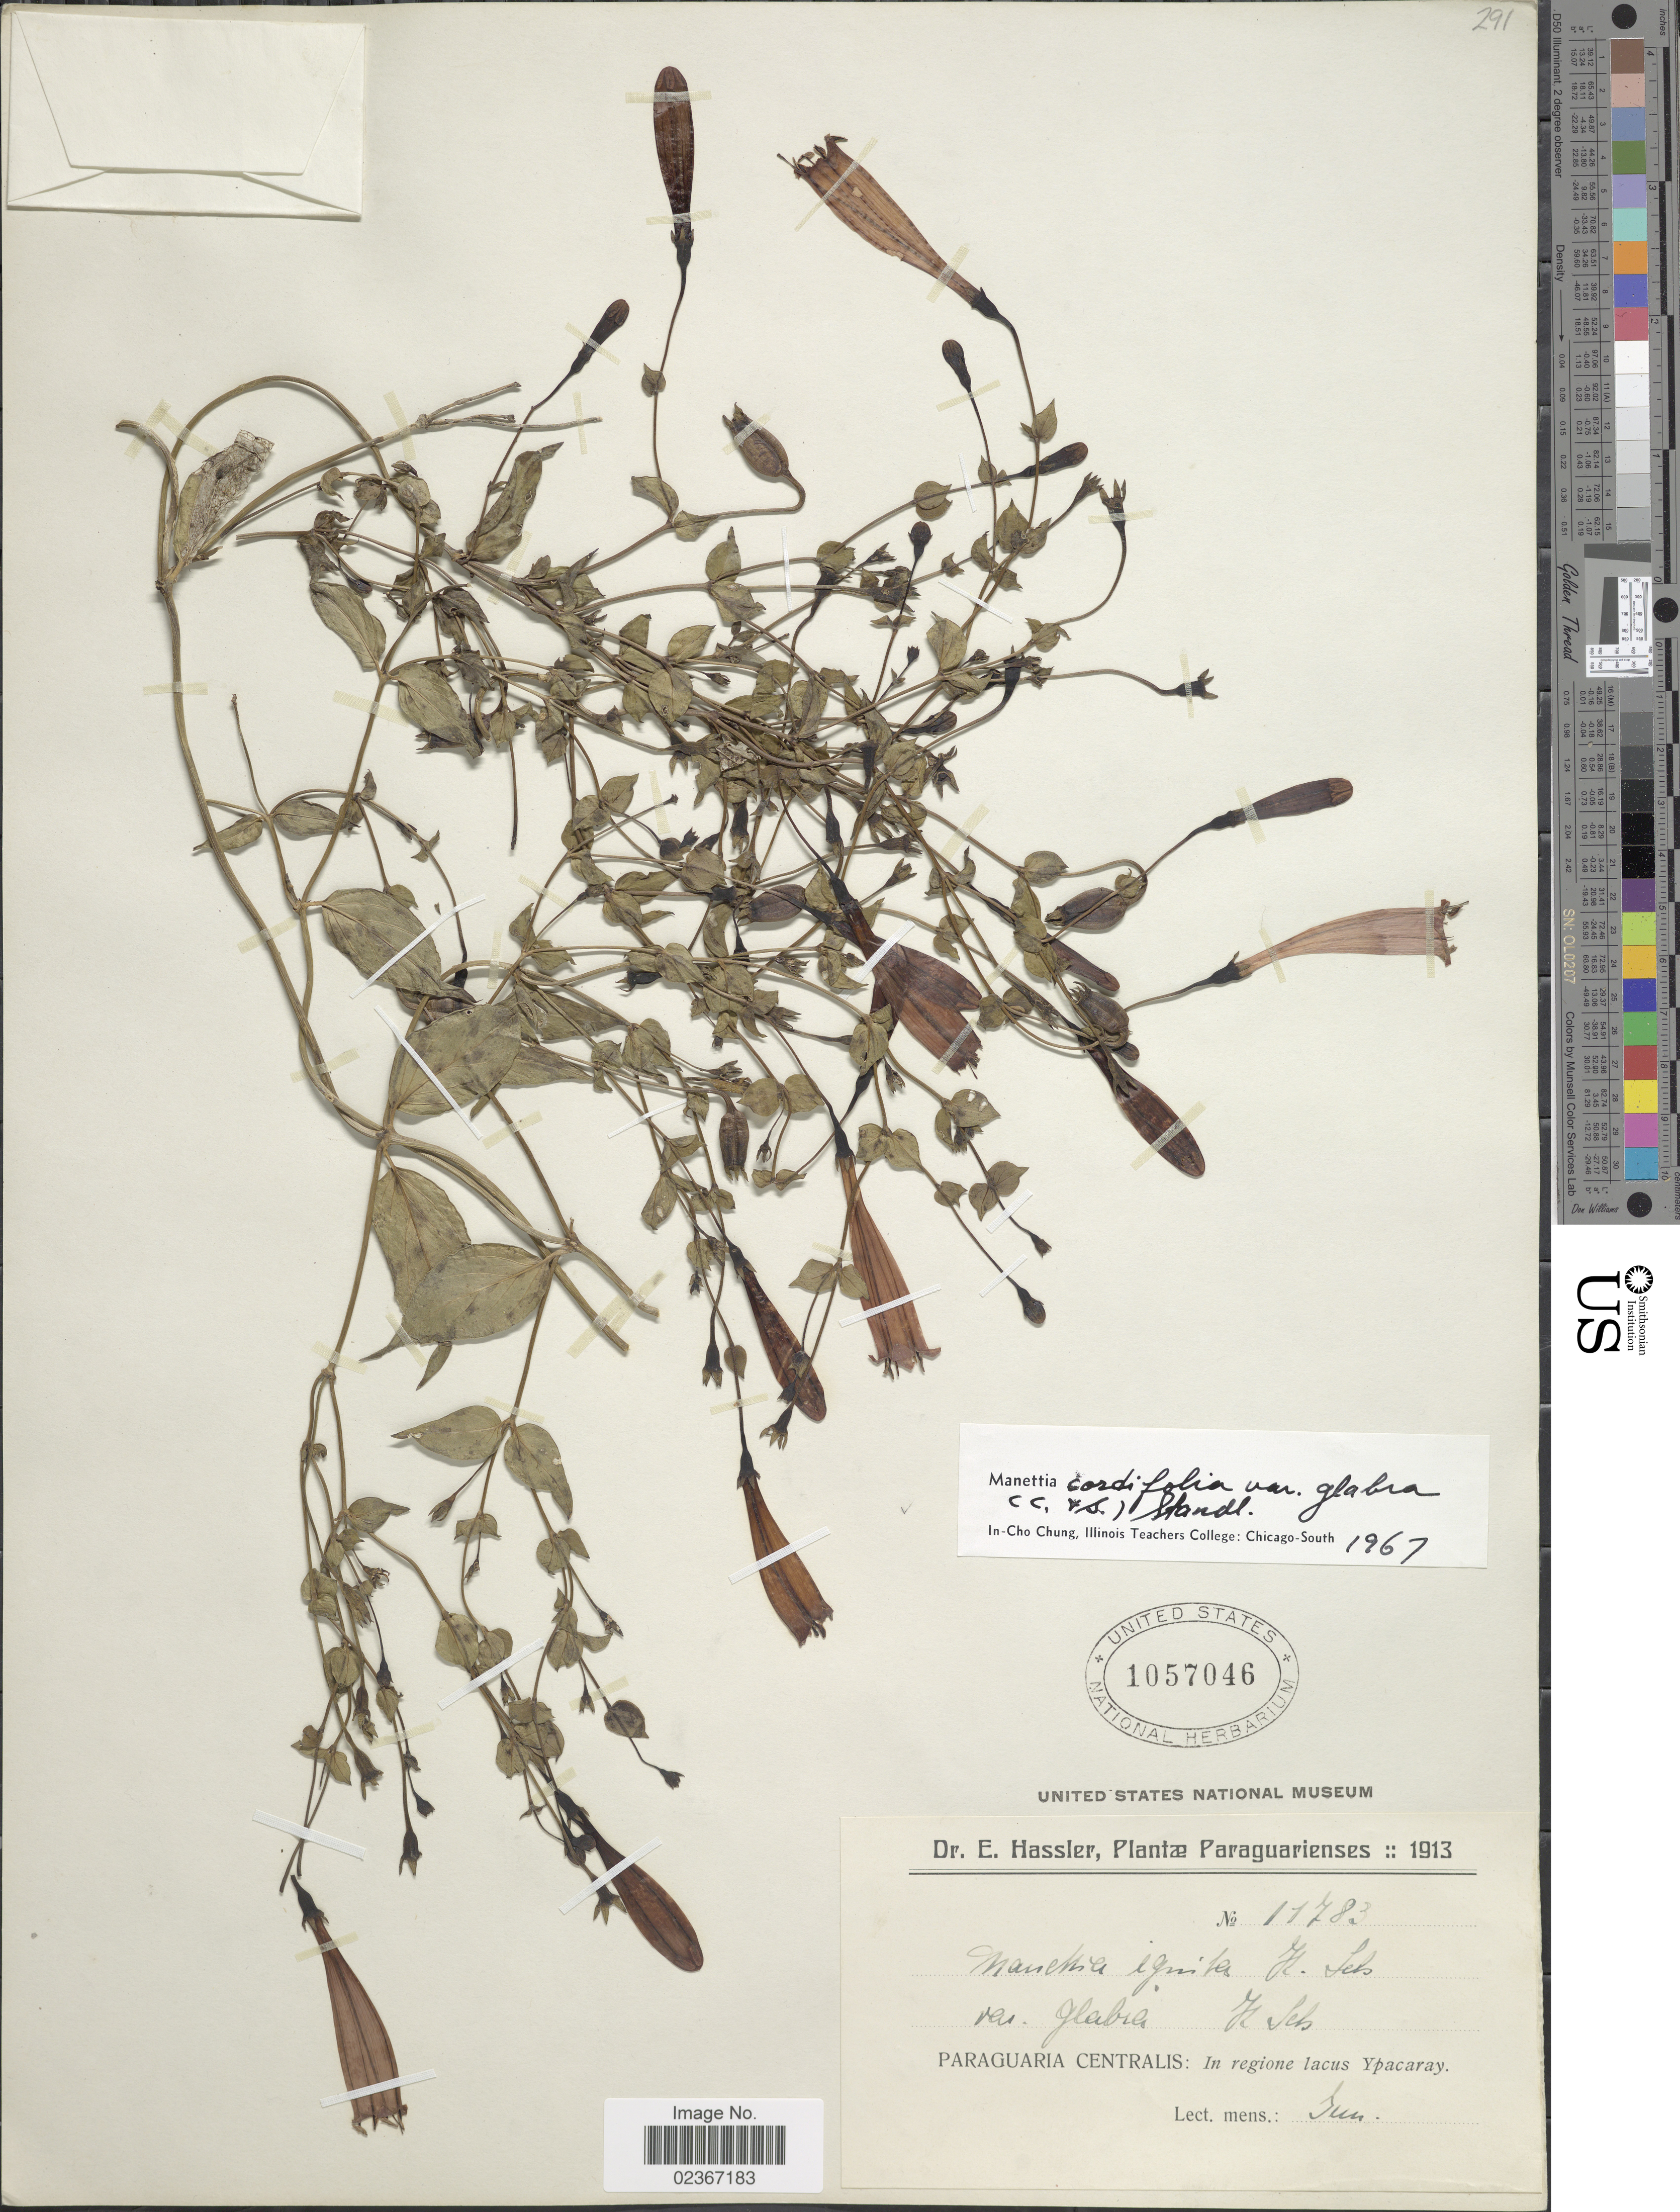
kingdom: Plantae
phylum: Tracheophyta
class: Magnoliopsida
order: Gentianales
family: Rubiaceae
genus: Manettia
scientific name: Manettia cordifolia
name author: Mart.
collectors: E. Hassler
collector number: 11783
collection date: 1913-06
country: Paraguay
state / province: Paraguari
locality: Paraguaria Centralis: In regione lacus Ypacaray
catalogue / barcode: US 1057046